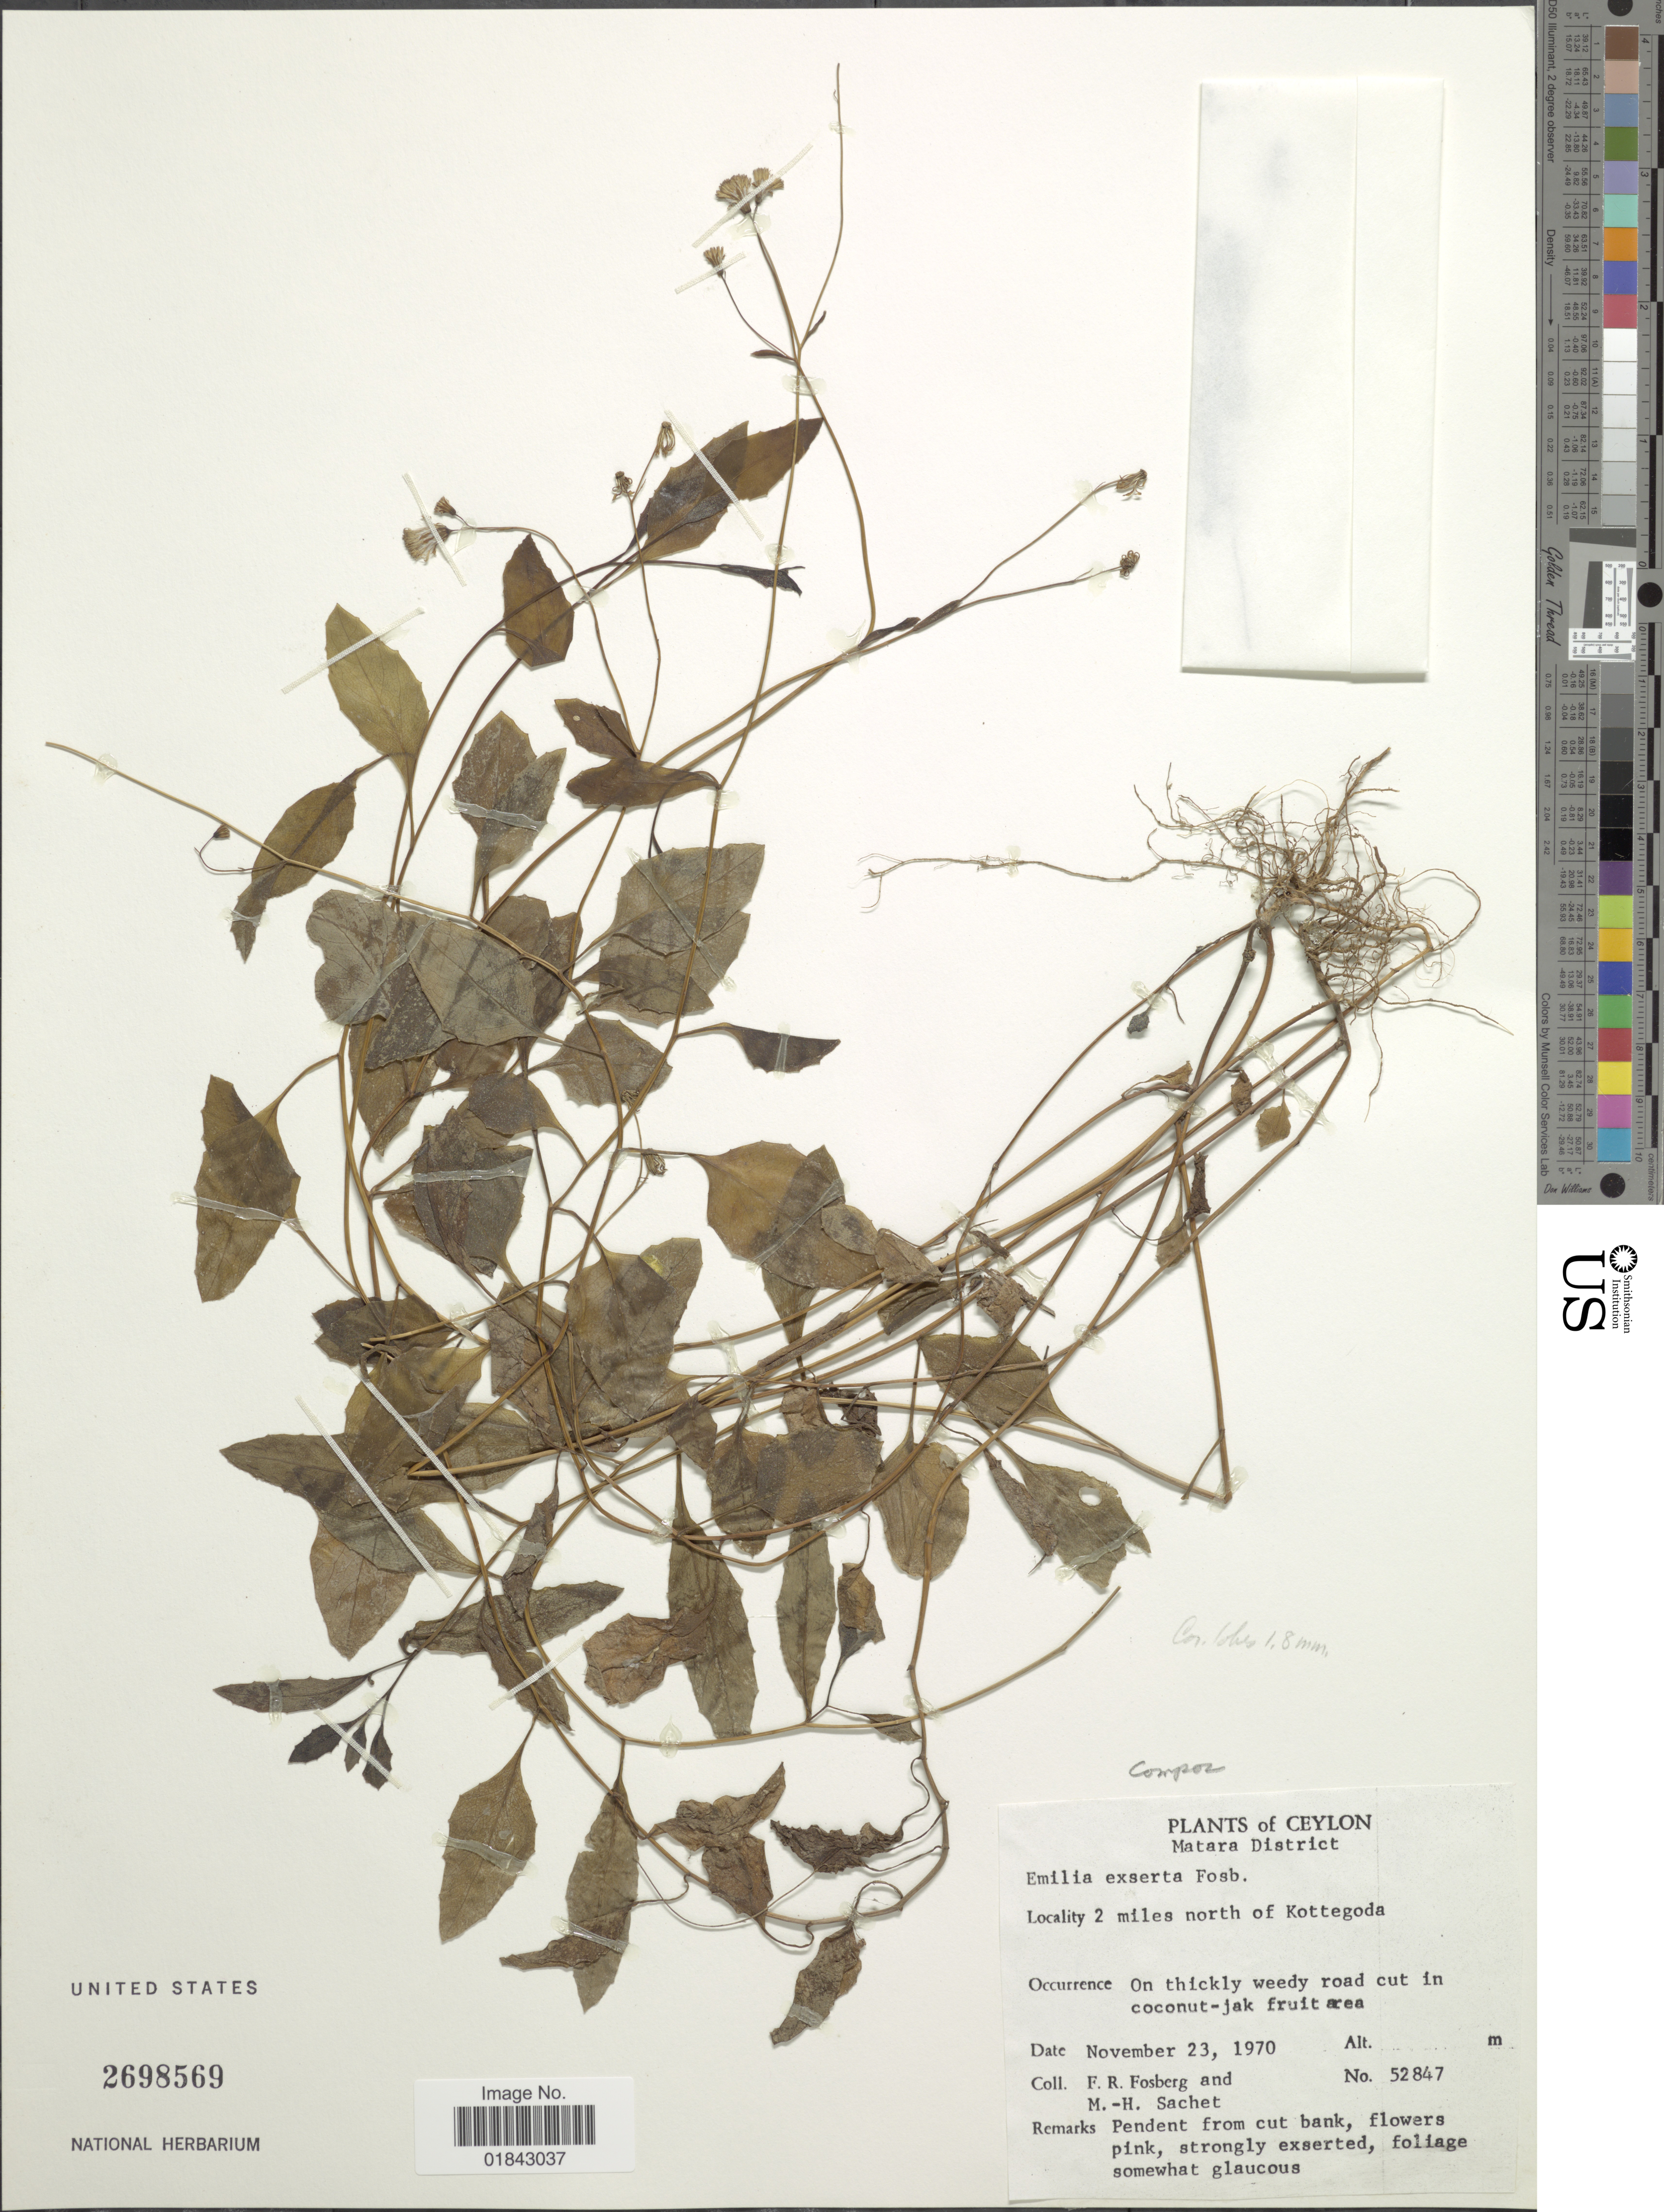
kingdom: Plantae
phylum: Tracheophyta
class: Magnoliopsida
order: Asterales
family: Asteraceae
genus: Emilia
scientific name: Emilia exserta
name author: Fosberg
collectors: F. R. Fosberg & M.-H. Sachet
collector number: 52847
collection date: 1970-11-23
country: Sri Lanka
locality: Ceylon, Matara District, 2 miles north of Kotegoda, in thicky weedy road cut in coconut-jak fruit area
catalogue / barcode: US 2698569